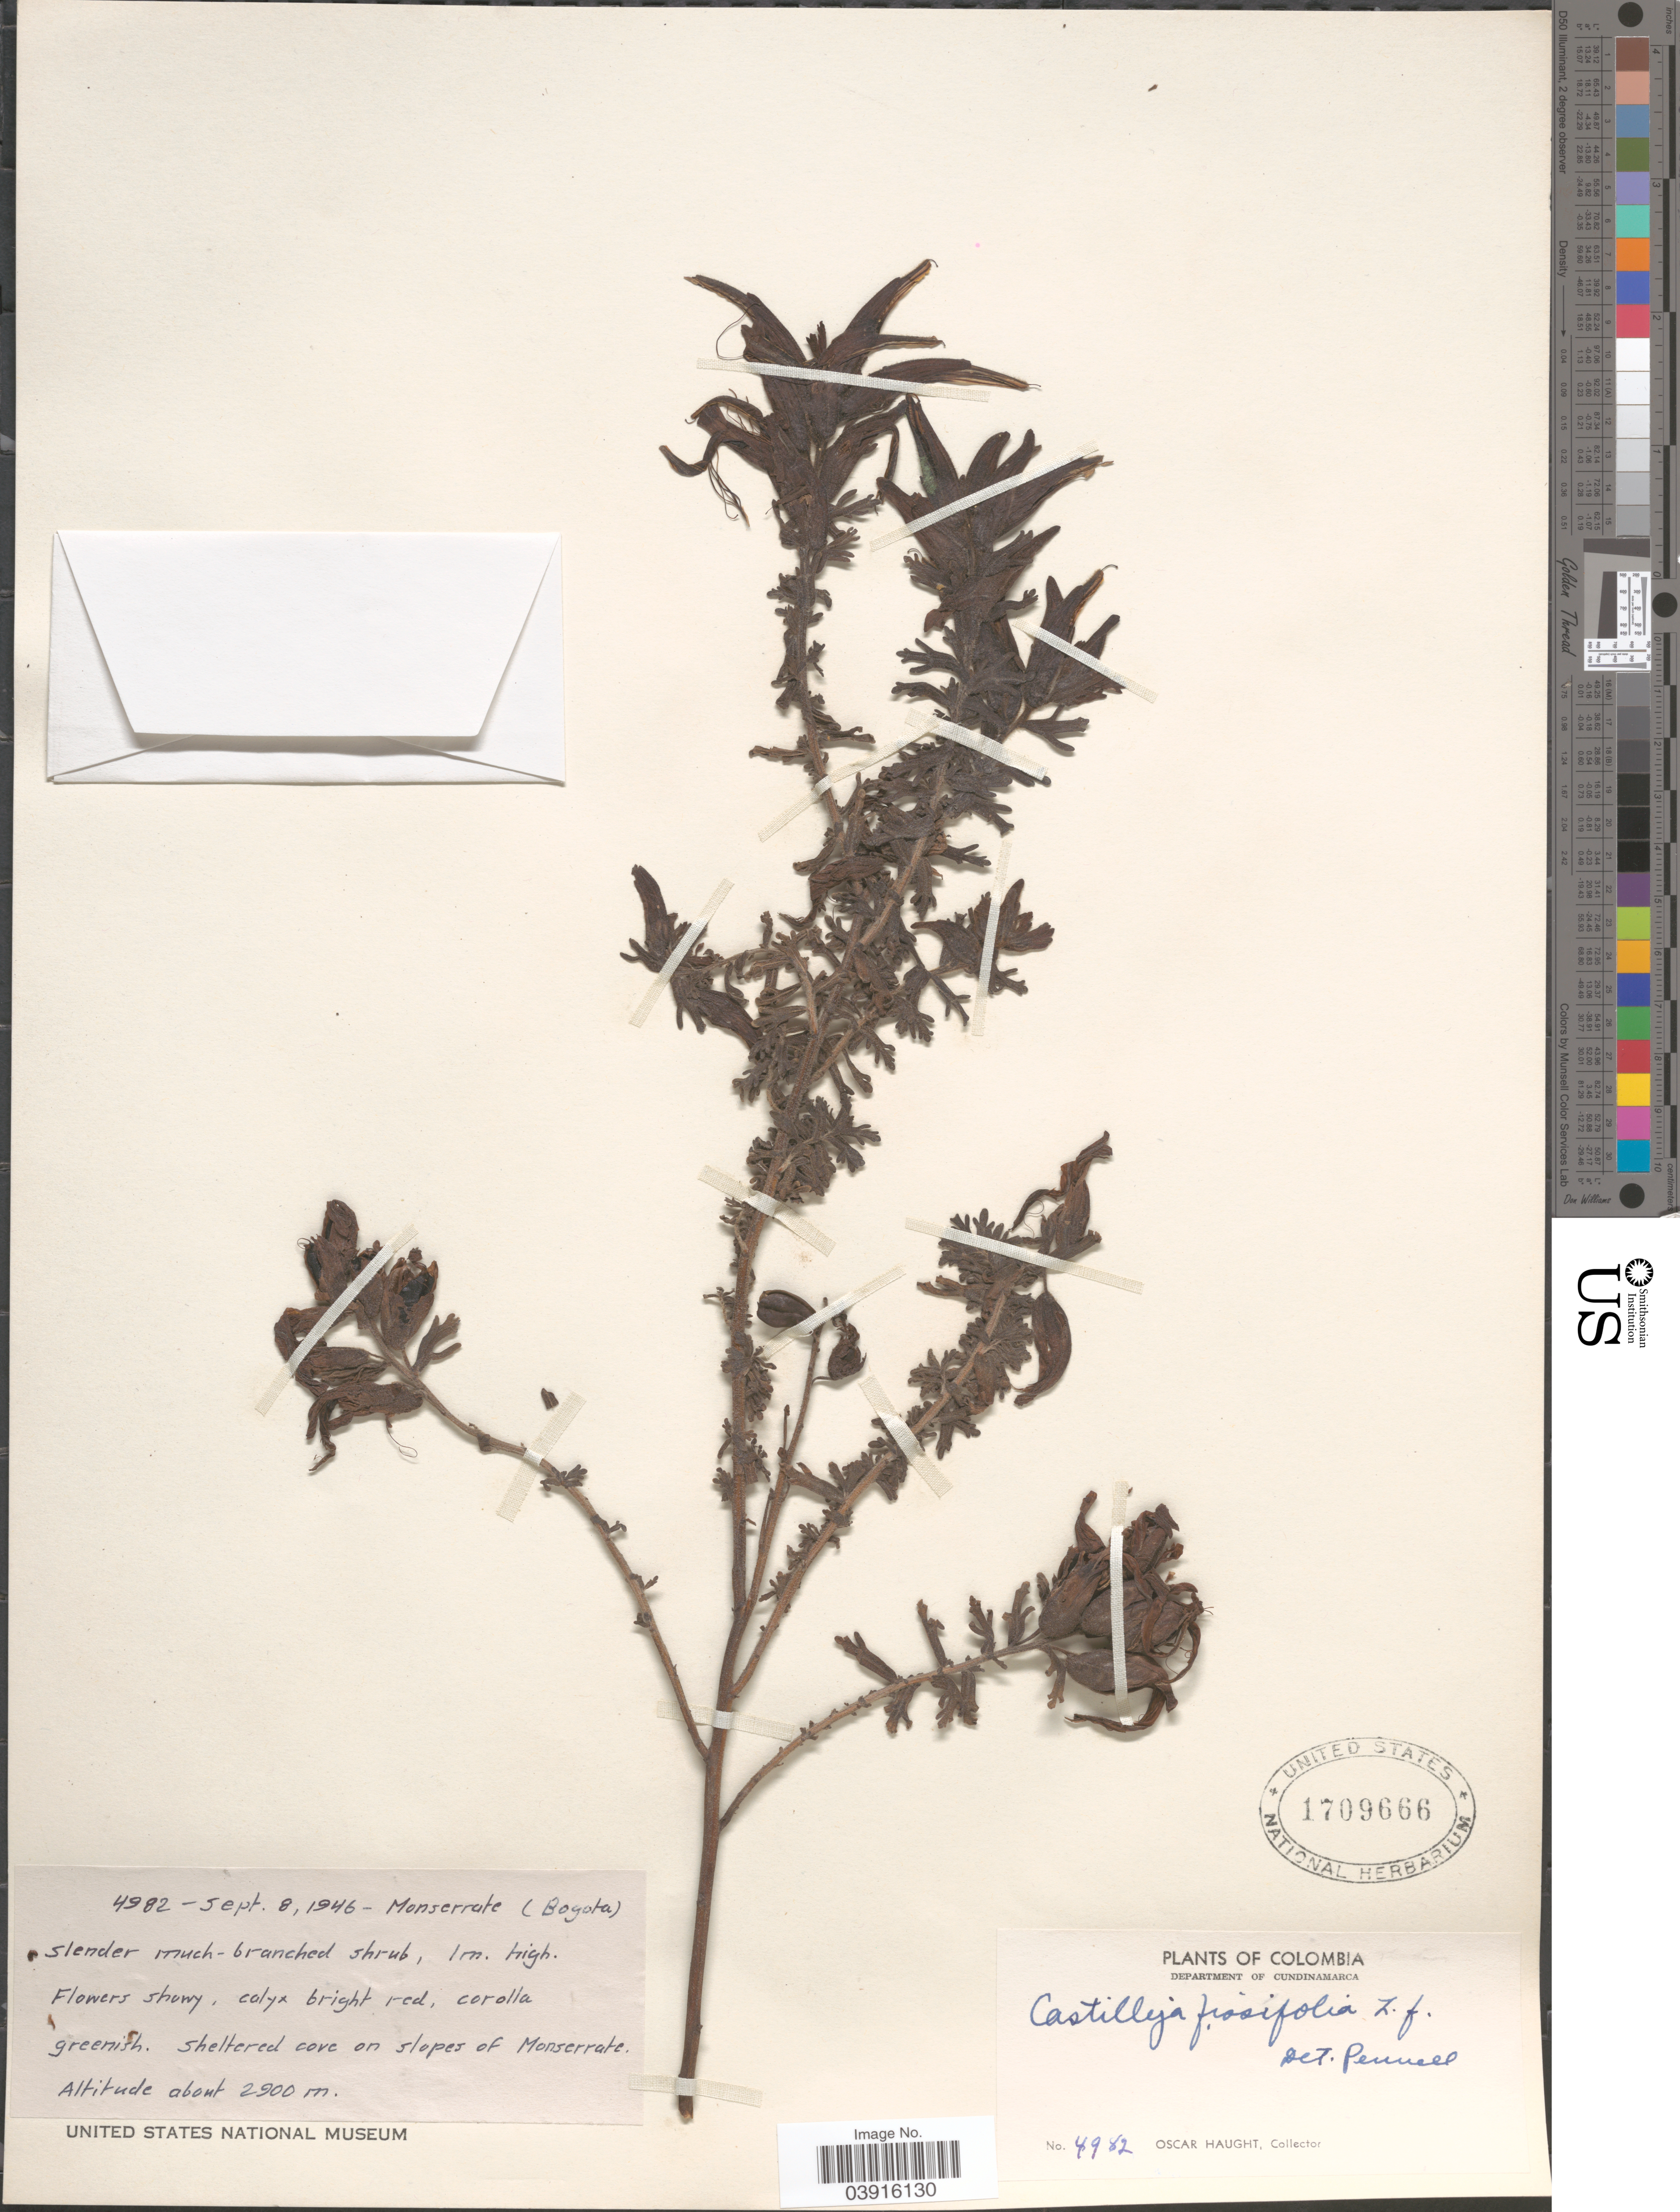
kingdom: Plantae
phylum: Tracheophyta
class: Magnoliopsida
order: Lamiales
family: Orobanchaceae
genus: Castilleja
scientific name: Castilleja fissifolia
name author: L. f.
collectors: O. L. Haught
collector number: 4982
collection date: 1946-09-08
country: Colombia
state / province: Cundinamarca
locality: Department of Cundinamarca. Monserrate (Bogota). Sheltered cove on slopes of Monserrate.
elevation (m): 2900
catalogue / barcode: US 1709666